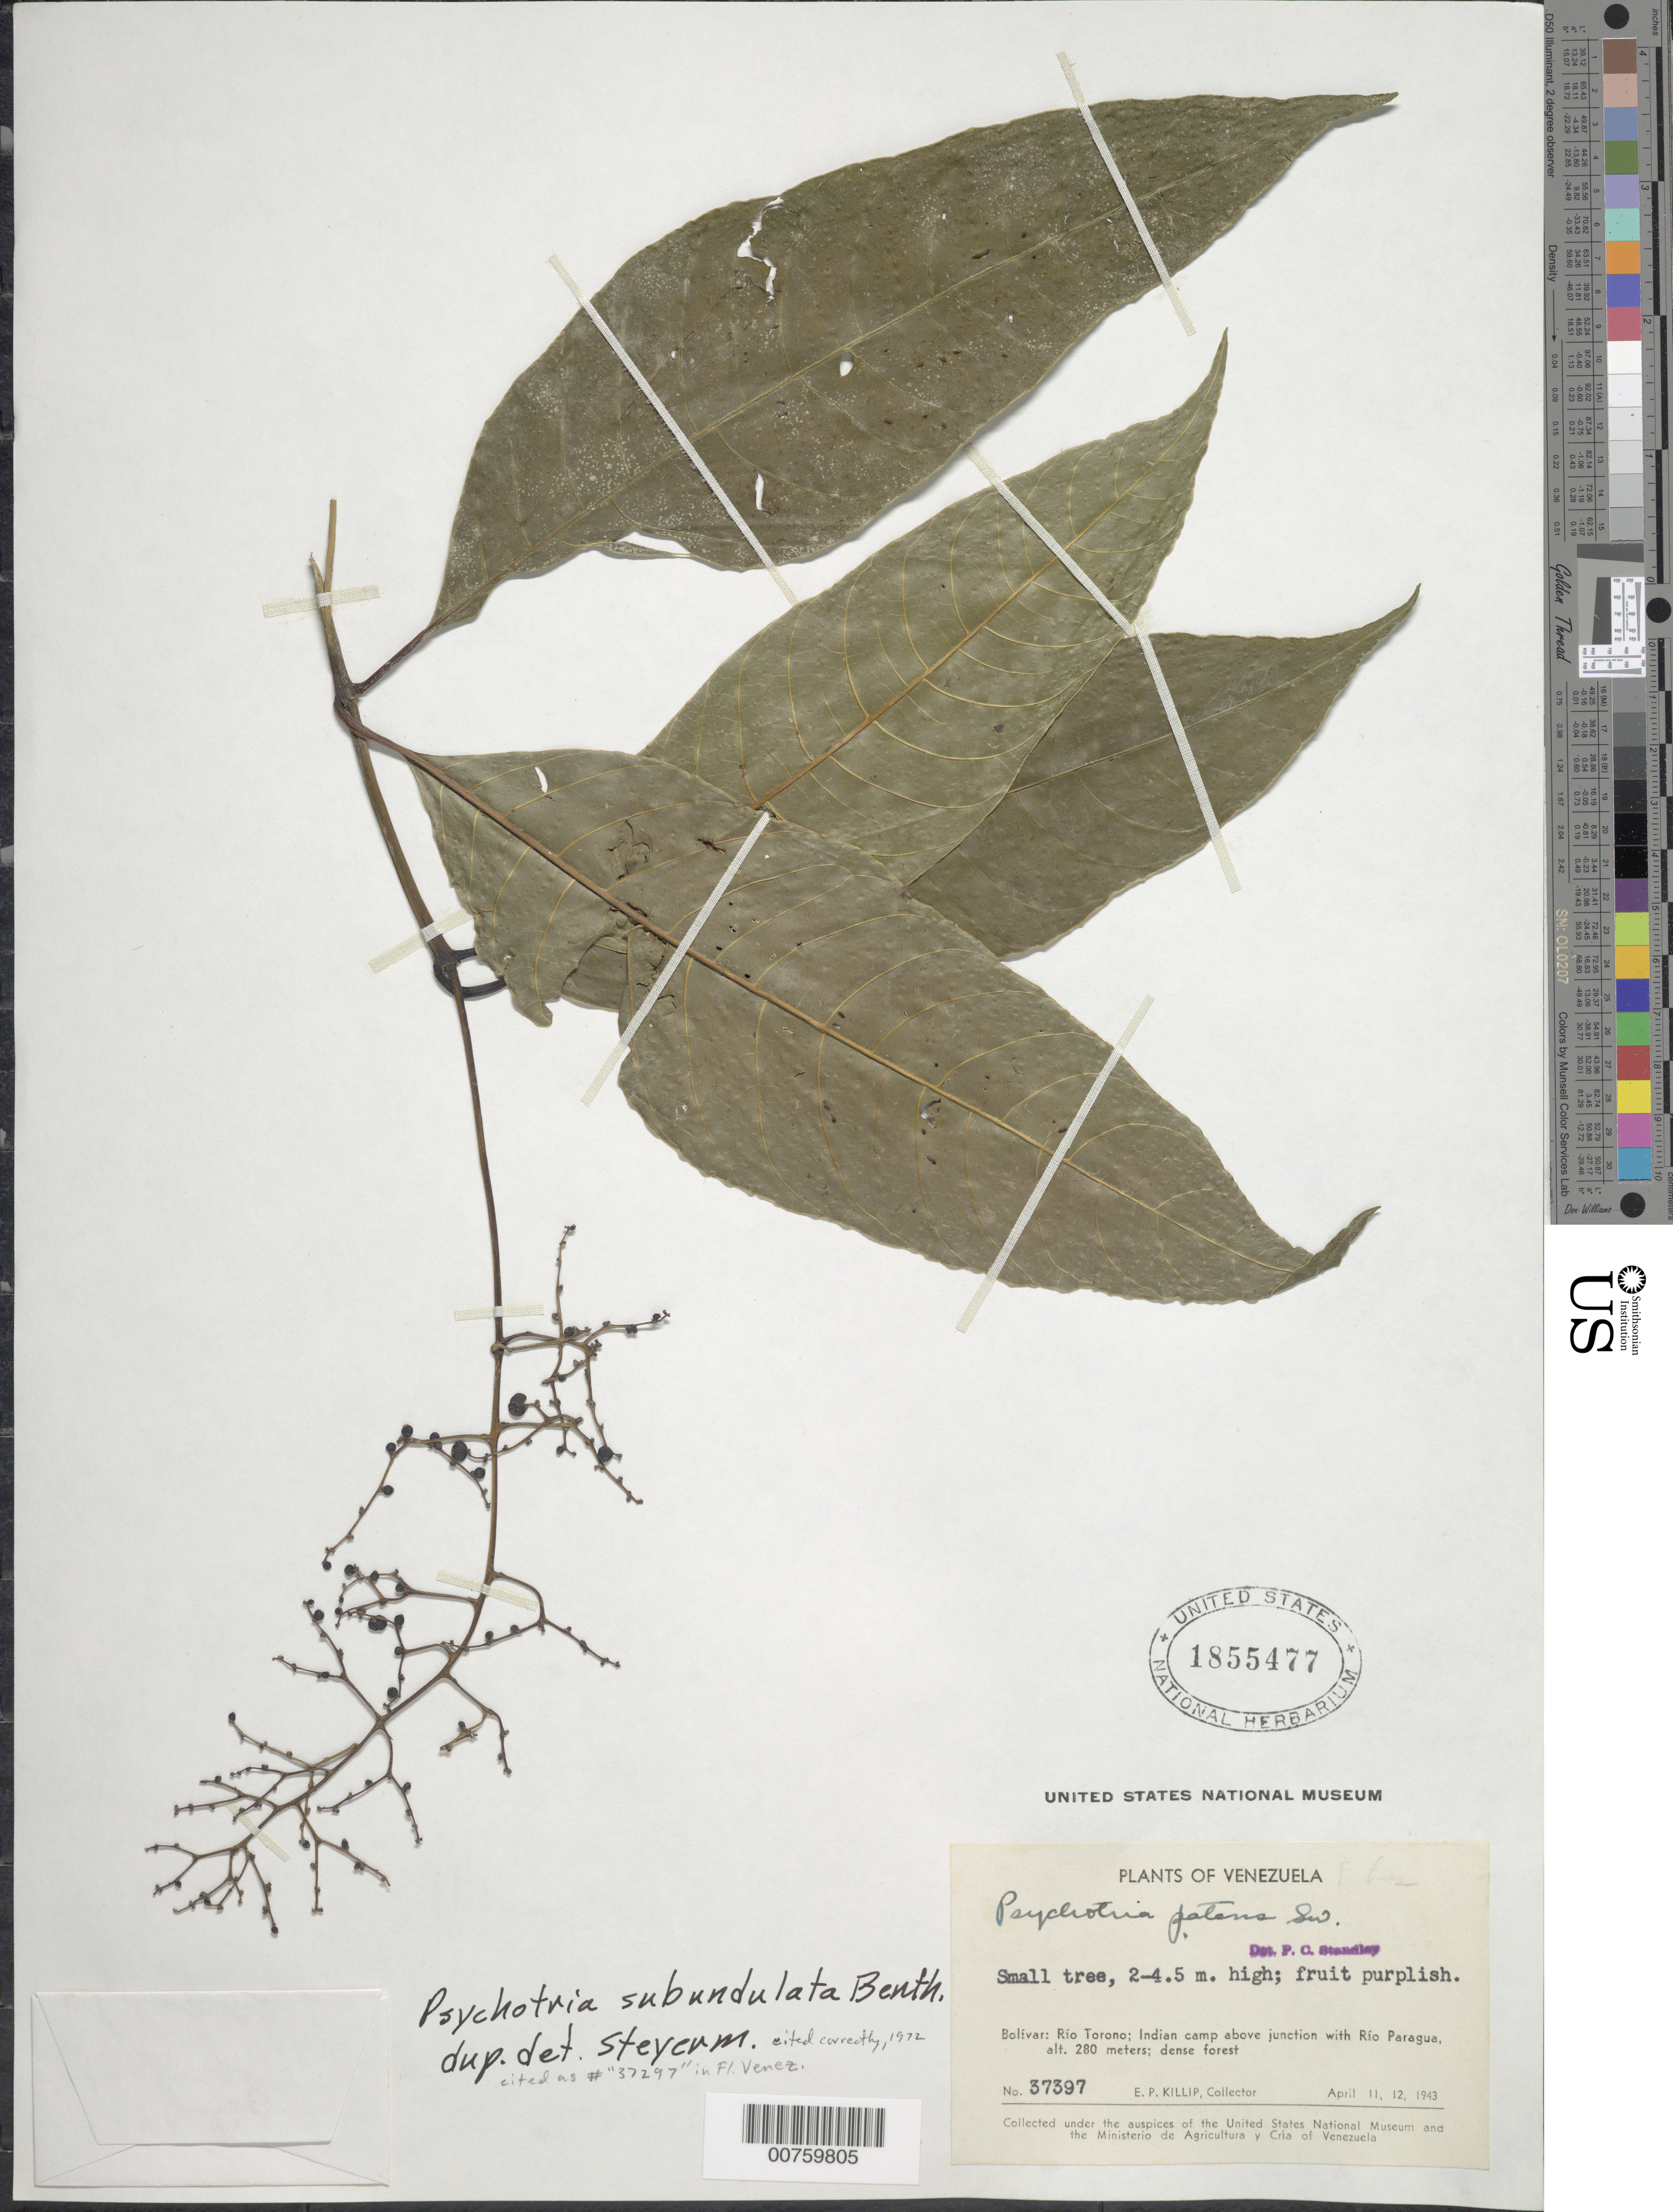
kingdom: Plantae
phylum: Tracheophyta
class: Magnoliopsida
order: Gentianales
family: Rubiaceae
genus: Psychotria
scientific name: Psychotria subundulata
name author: Benth.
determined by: Steyermark, Julian A., (VEN)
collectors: E. P. Killip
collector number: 37397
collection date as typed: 11-Apr-43 to 12-Apr-43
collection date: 1943-04-11/1943-04-12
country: Venezuela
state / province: Bolívar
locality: Río Torono, Indian camp above junction with Río Paragua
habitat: Dense forest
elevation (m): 280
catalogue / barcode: US 1855477